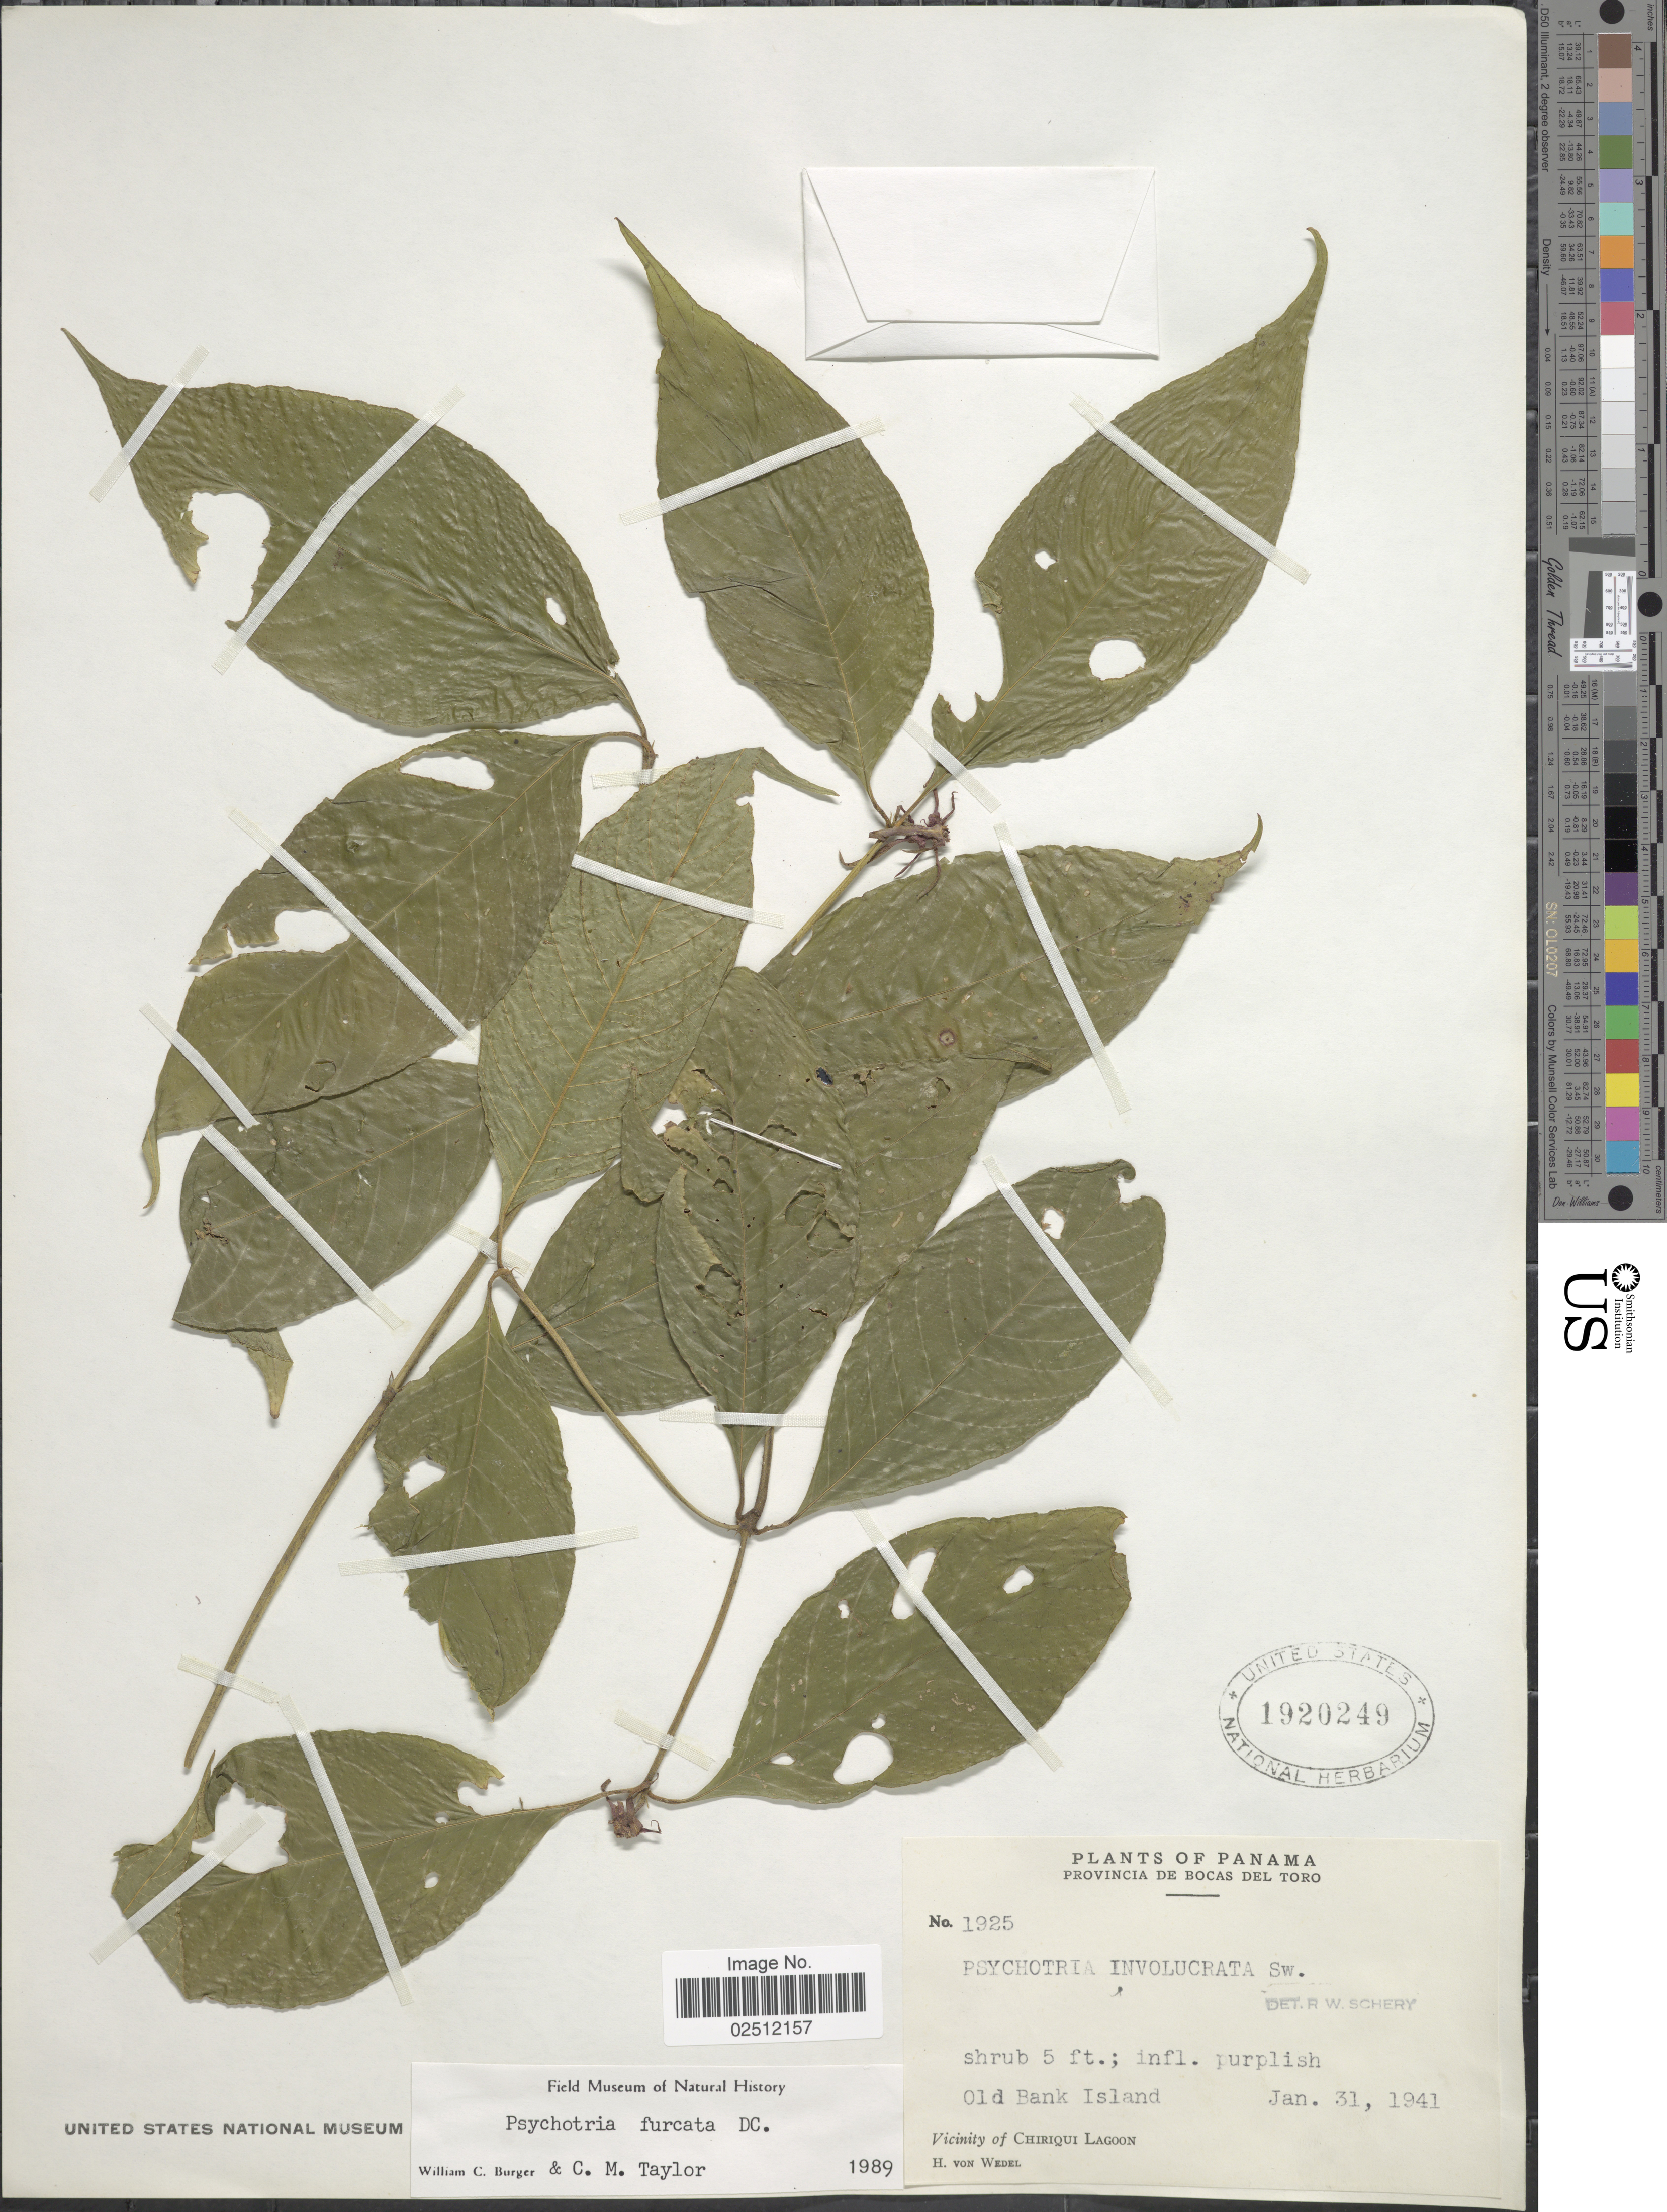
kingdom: Plantae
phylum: Tracheophyta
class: Magnoliopsida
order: Gentianales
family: Rubiaceae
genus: Psychotria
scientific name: Psychotria furcata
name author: DC.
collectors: H. von Wedel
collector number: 1925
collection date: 1941-01-31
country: Panama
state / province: Bocas del Toro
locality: Provincia de Bocas del Toro, Old Bank Island, Vicinity of Chiriqui Lagoon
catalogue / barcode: US 1920249